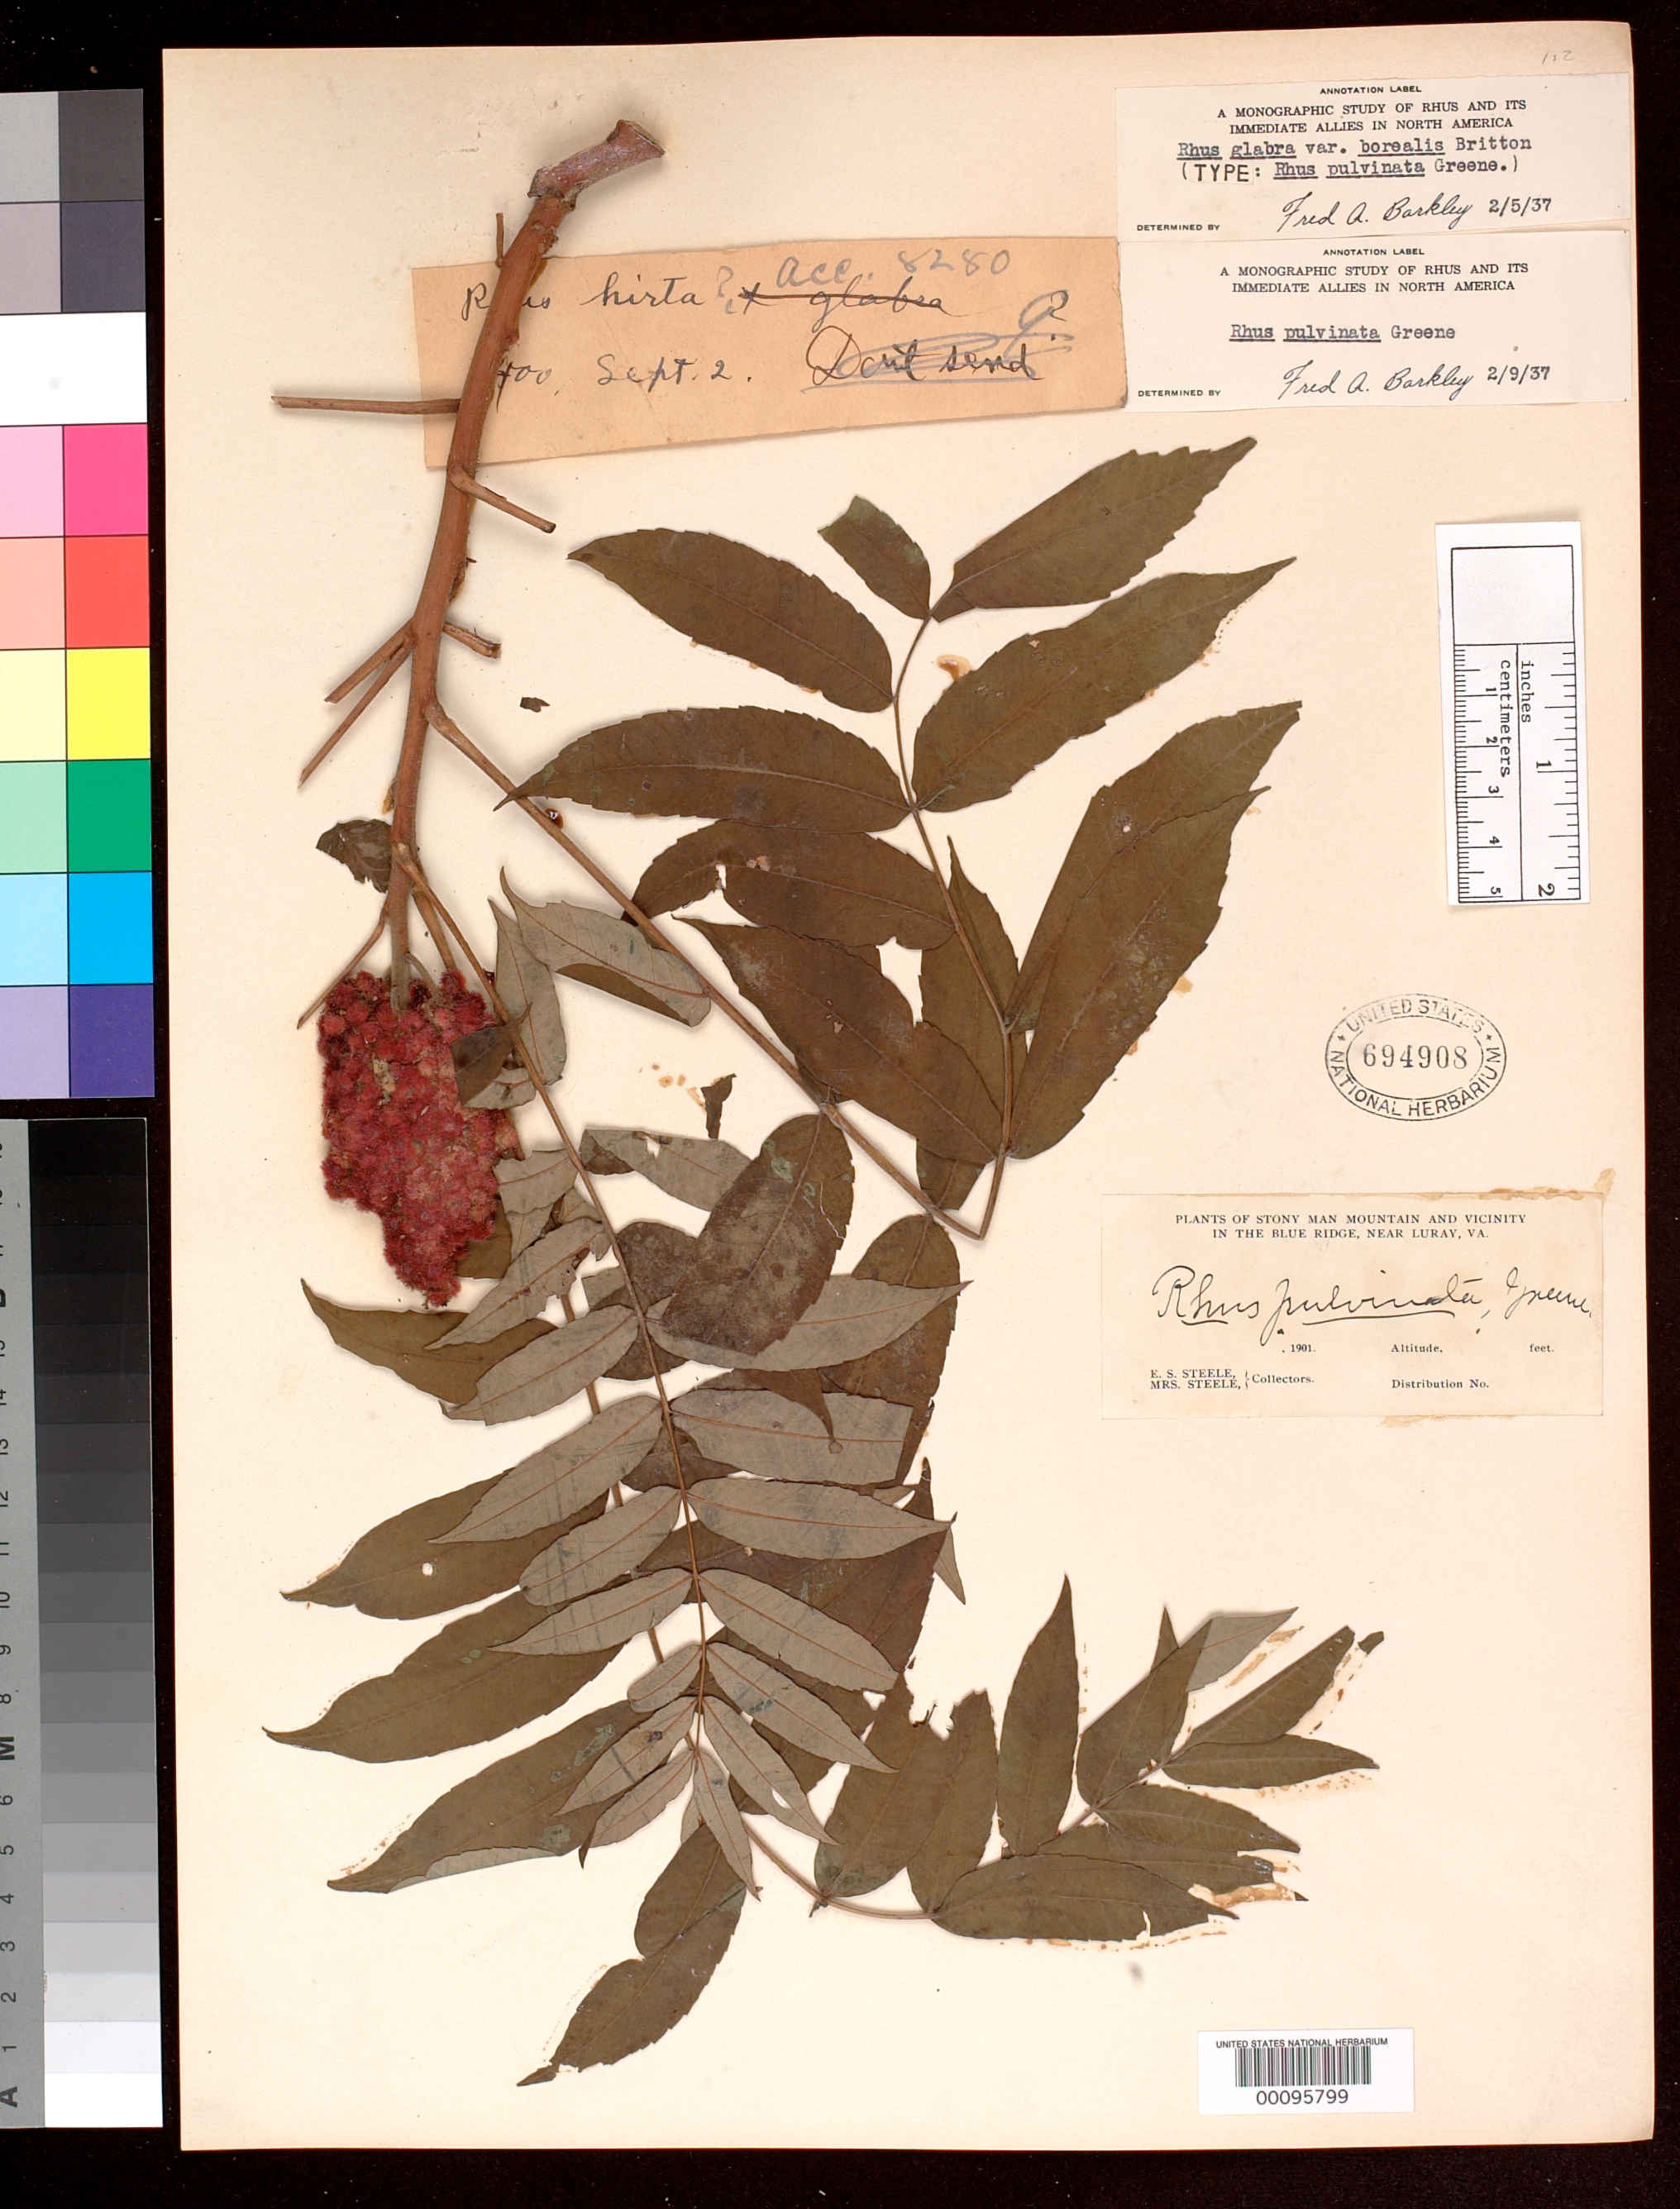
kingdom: Plantae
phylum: Tracheophyta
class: Magnoliopsida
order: Sapindales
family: Anacardiaceae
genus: Rhus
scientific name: Rhus pulvinata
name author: Greene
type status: Isotype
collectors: E. Steele & Mrs. E. S. Steele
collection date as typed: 02 Sep 1907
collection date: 1907-09-02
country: United States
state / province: Virginia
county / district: Page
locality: Blue Ridge Mountains, near Luray.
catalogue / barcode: US 694908